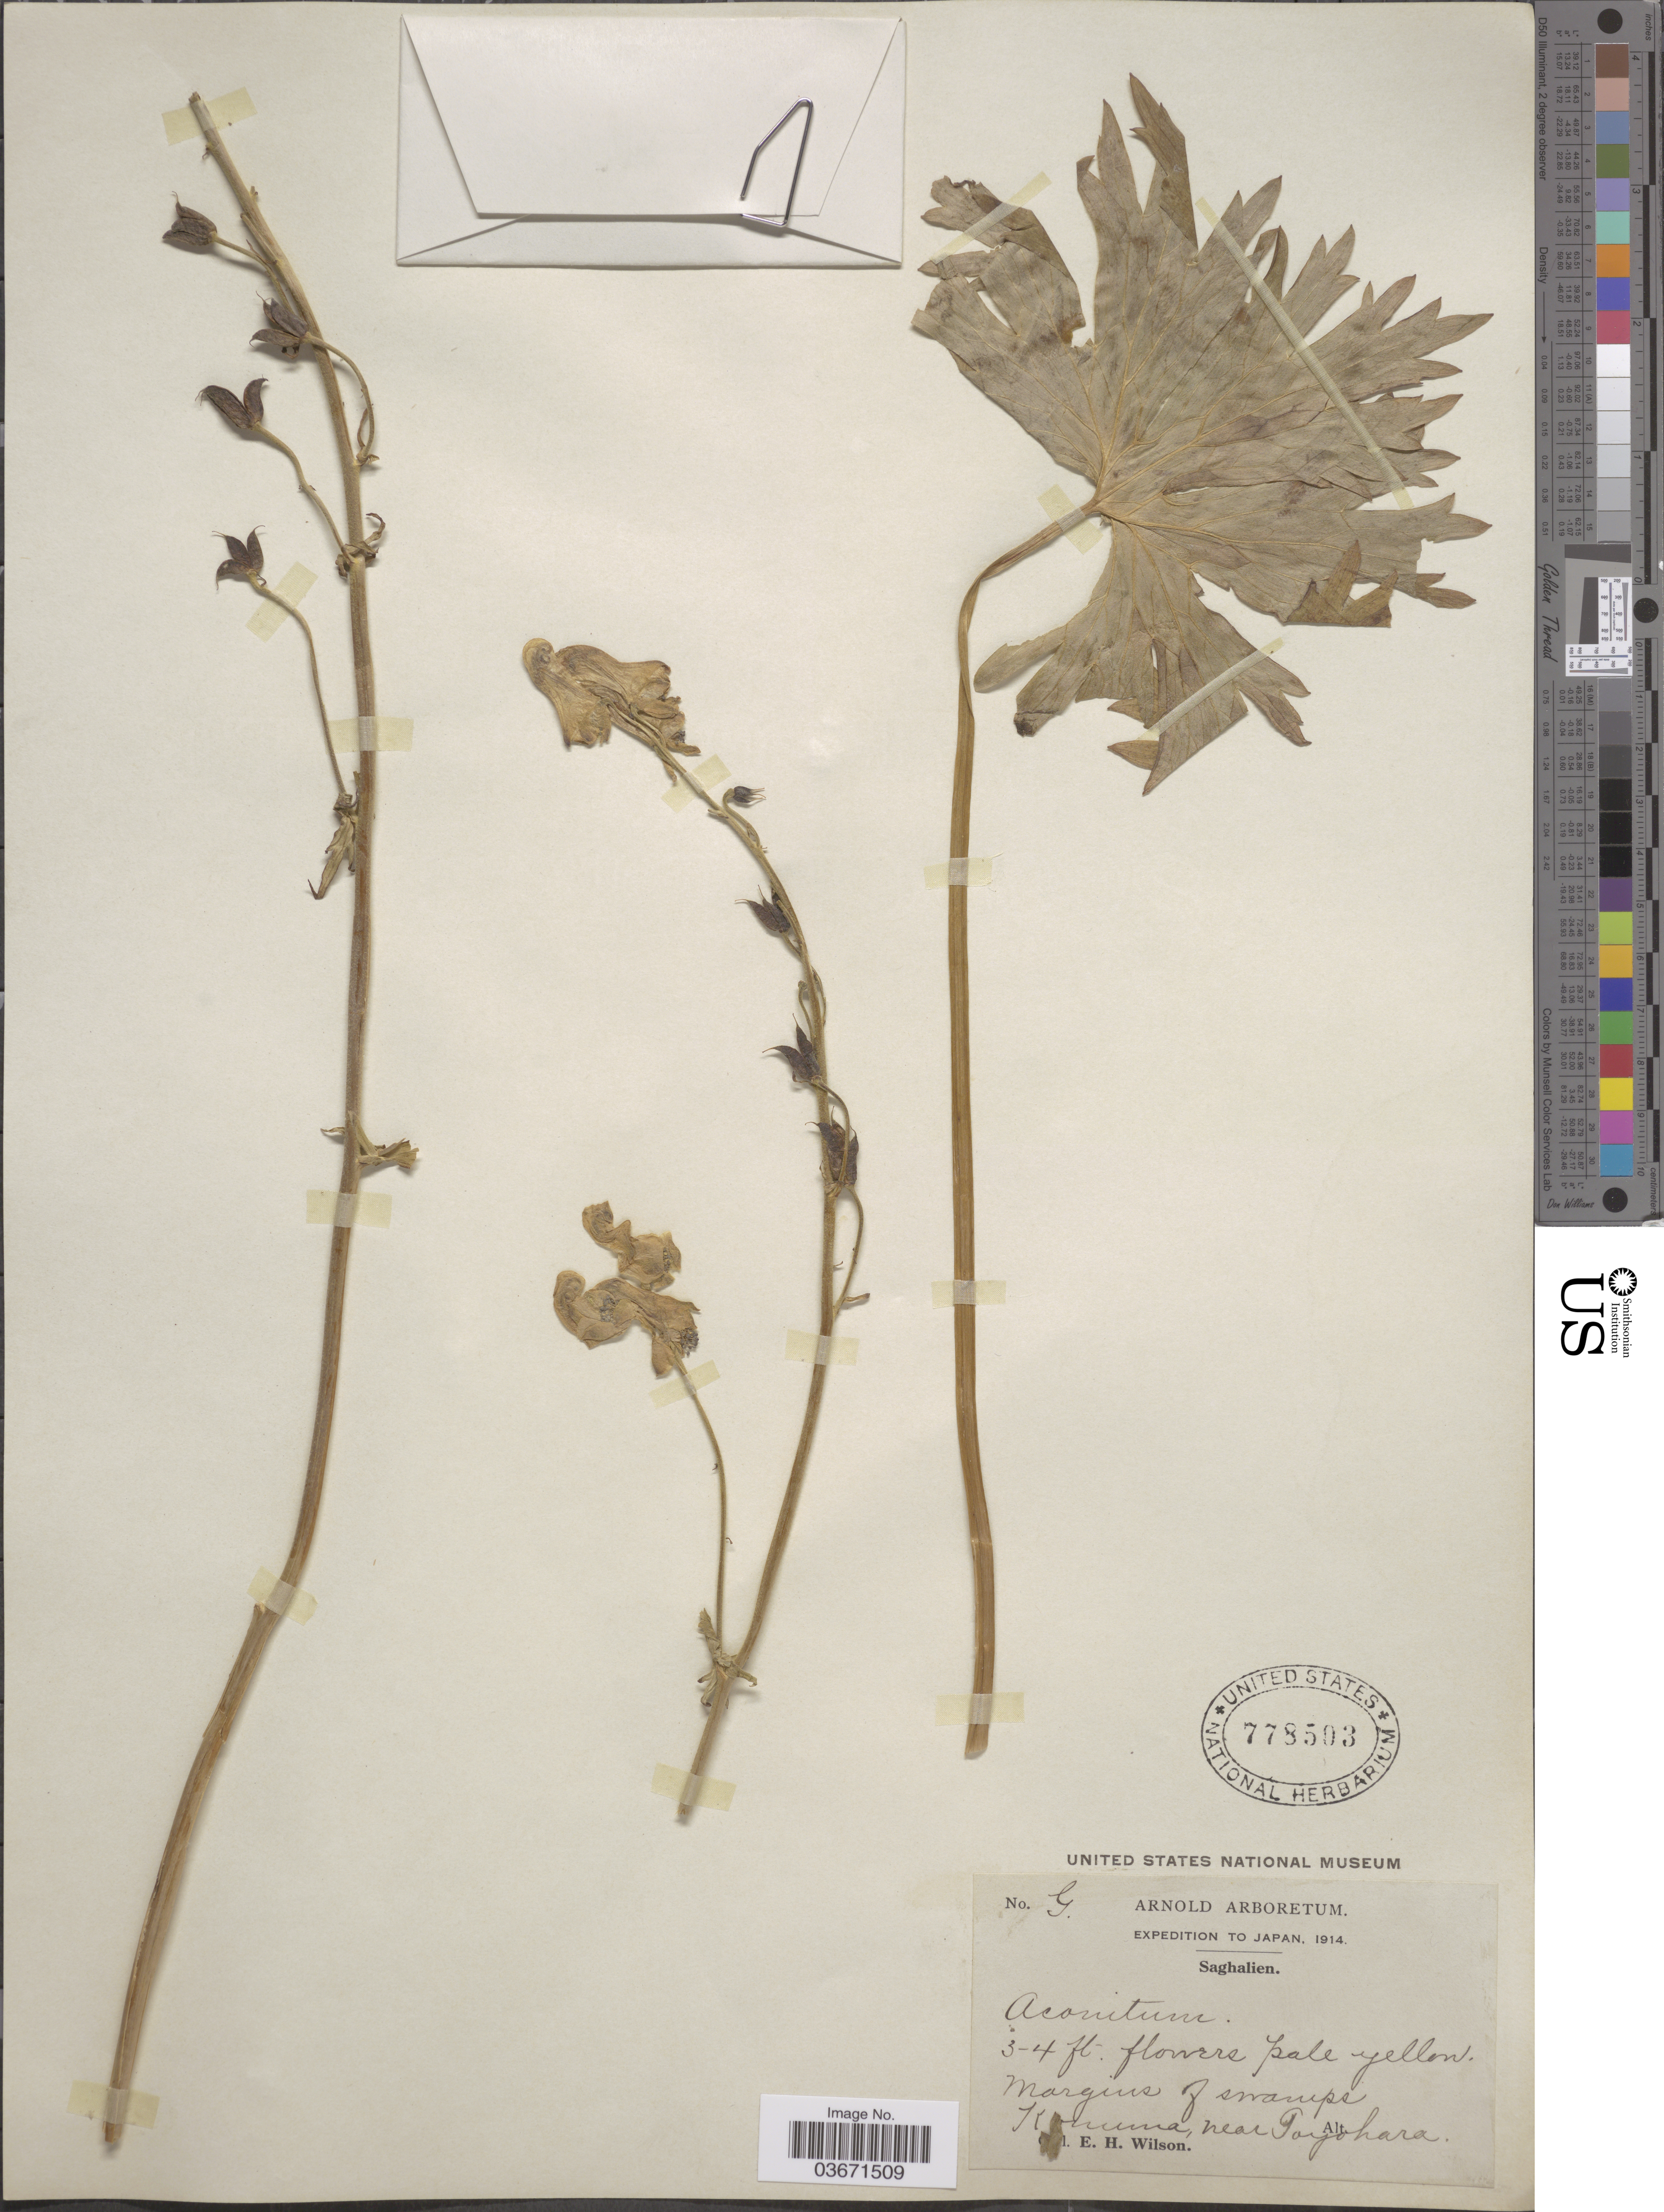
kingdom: Plantae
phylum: Tracheophyta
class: Magnoliopsida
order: Ranunculales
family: Ranunculaceae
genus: Aconitum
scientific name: Aconitum sp.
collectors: E. Wilson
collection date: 1914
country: Japan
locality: Saghalien. K [illegible text]numa, near Toyohara.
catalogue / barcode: US 778503